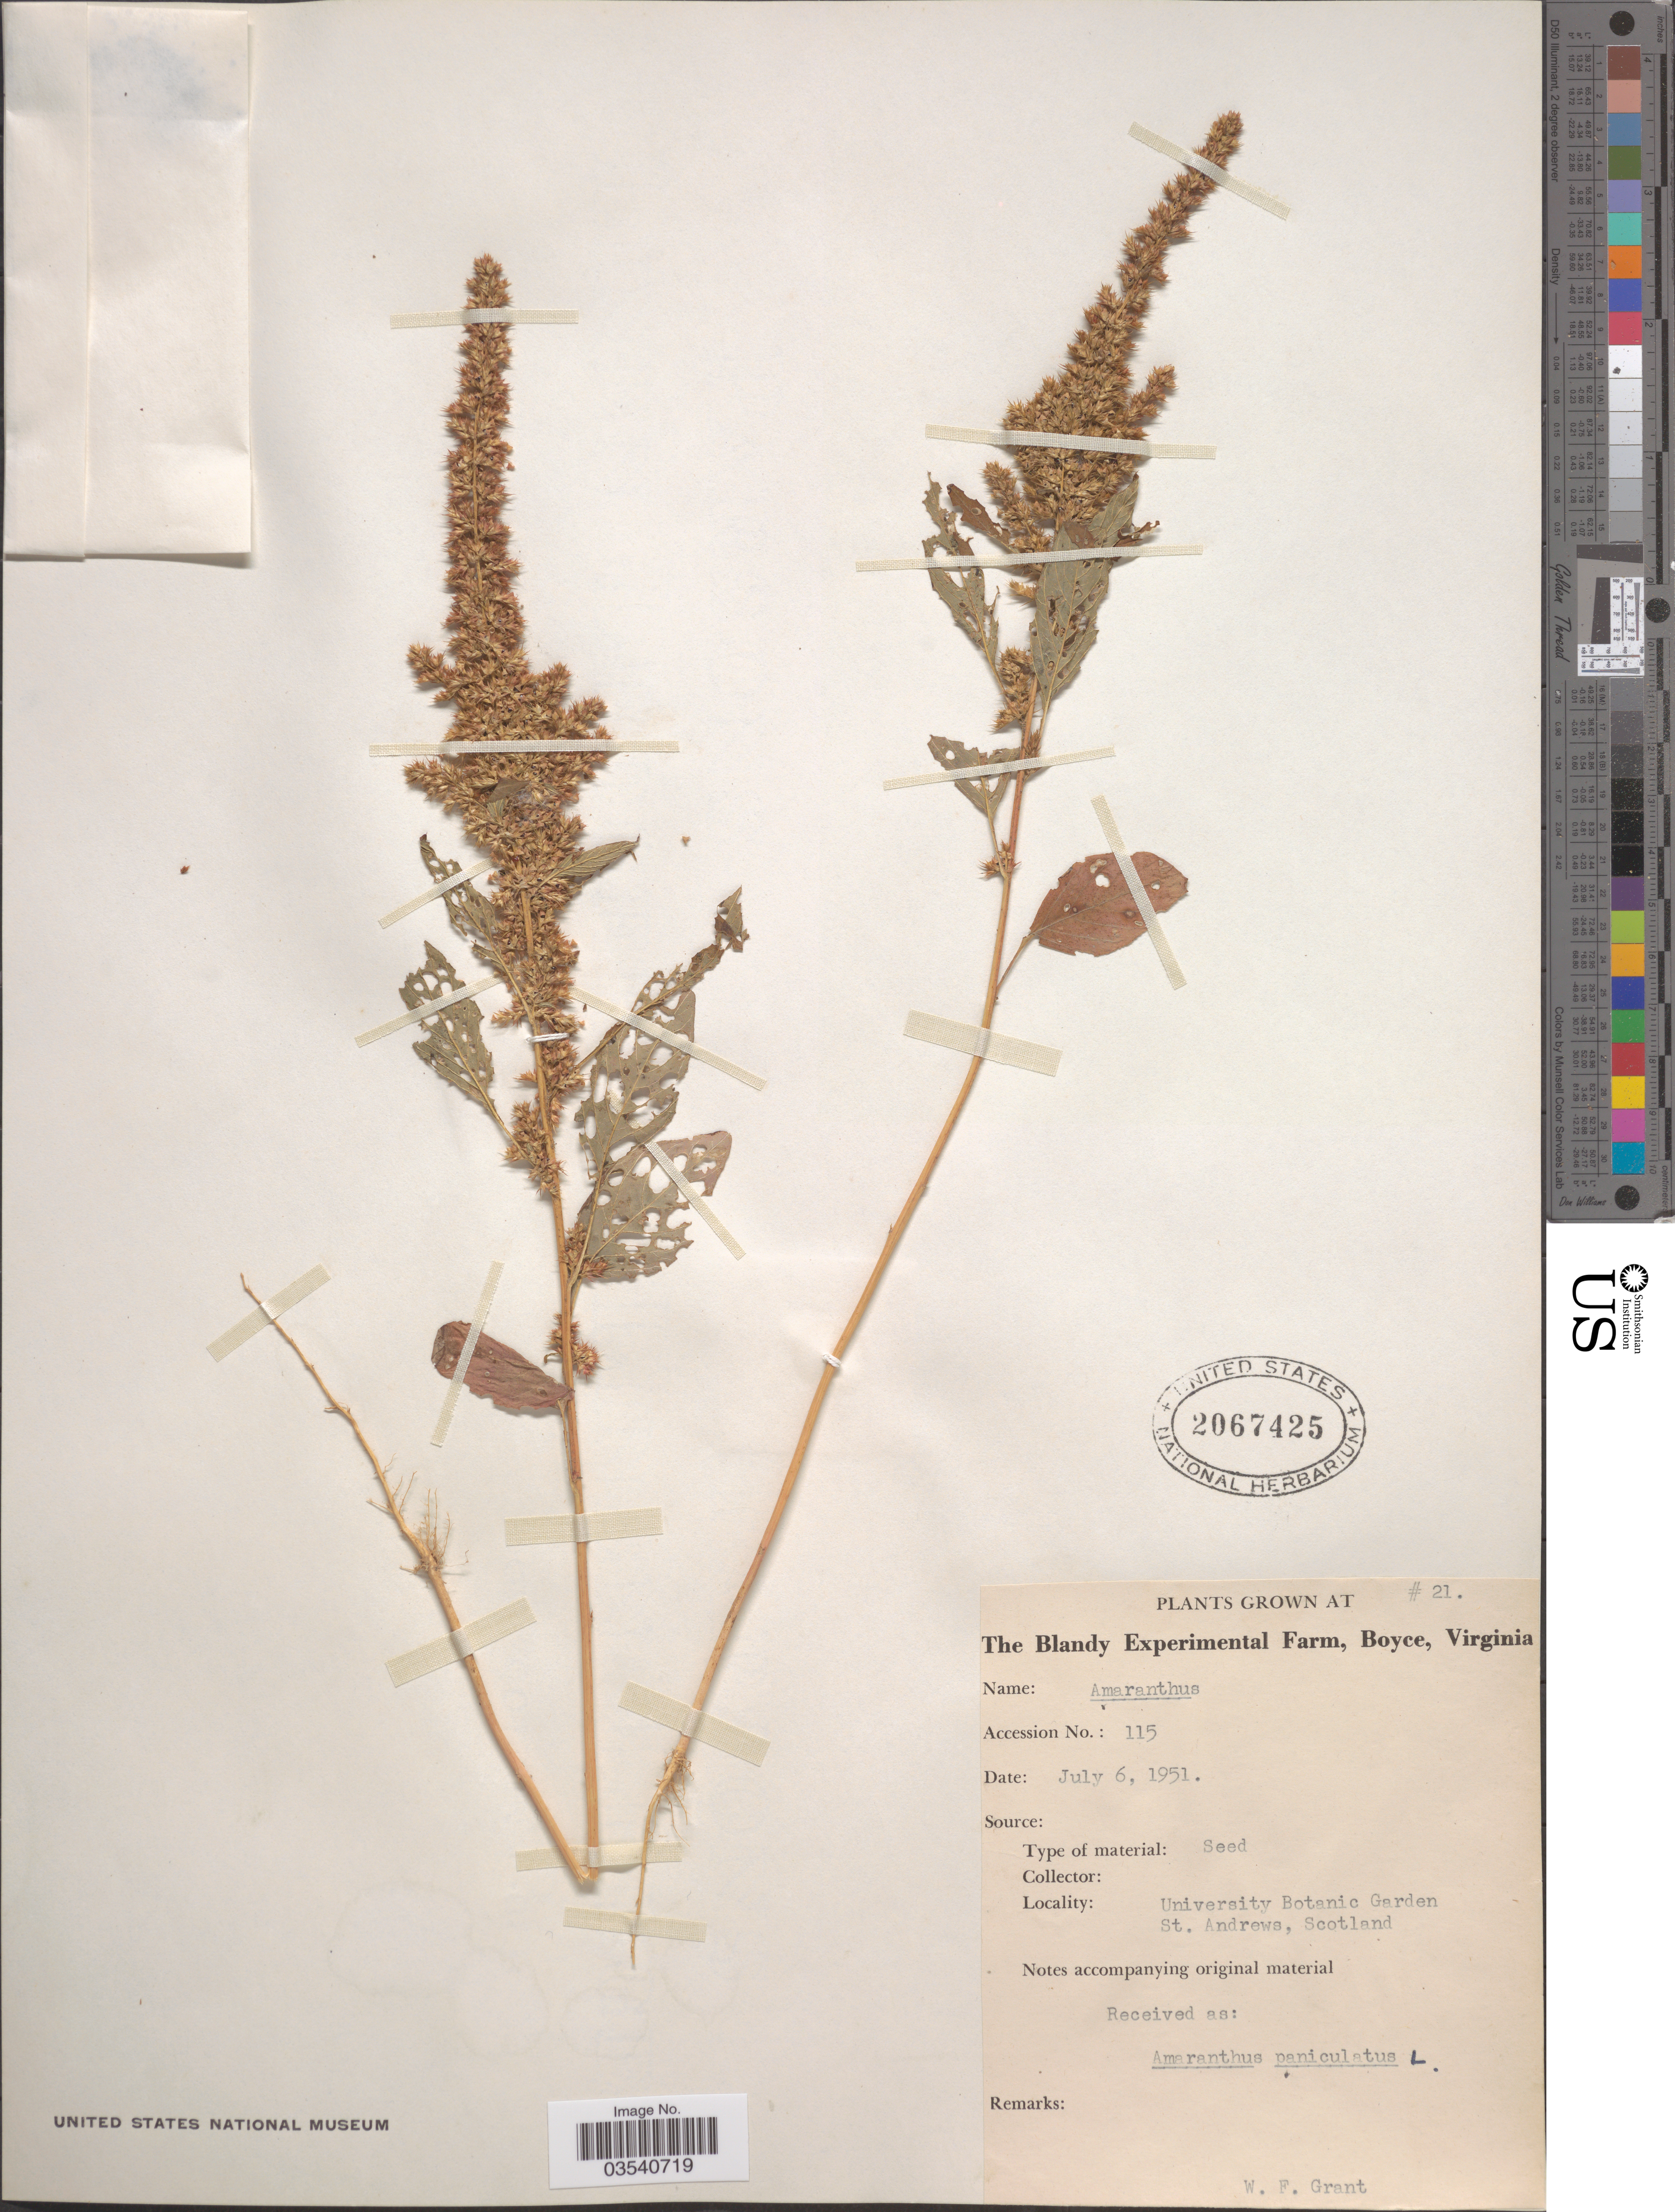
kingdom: Plantae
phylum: Tracheophyta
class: Magnoliopsida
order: Caryophyllales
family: Amaranthaceae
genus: Amaranthus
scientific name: Amaranthus paniculatus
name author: L.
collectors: W. Grant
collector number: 21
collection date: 1951-07-06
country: United States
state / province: Virginia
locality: The Blandy Experimental Farm, Boyce.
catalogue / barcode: US 2067425